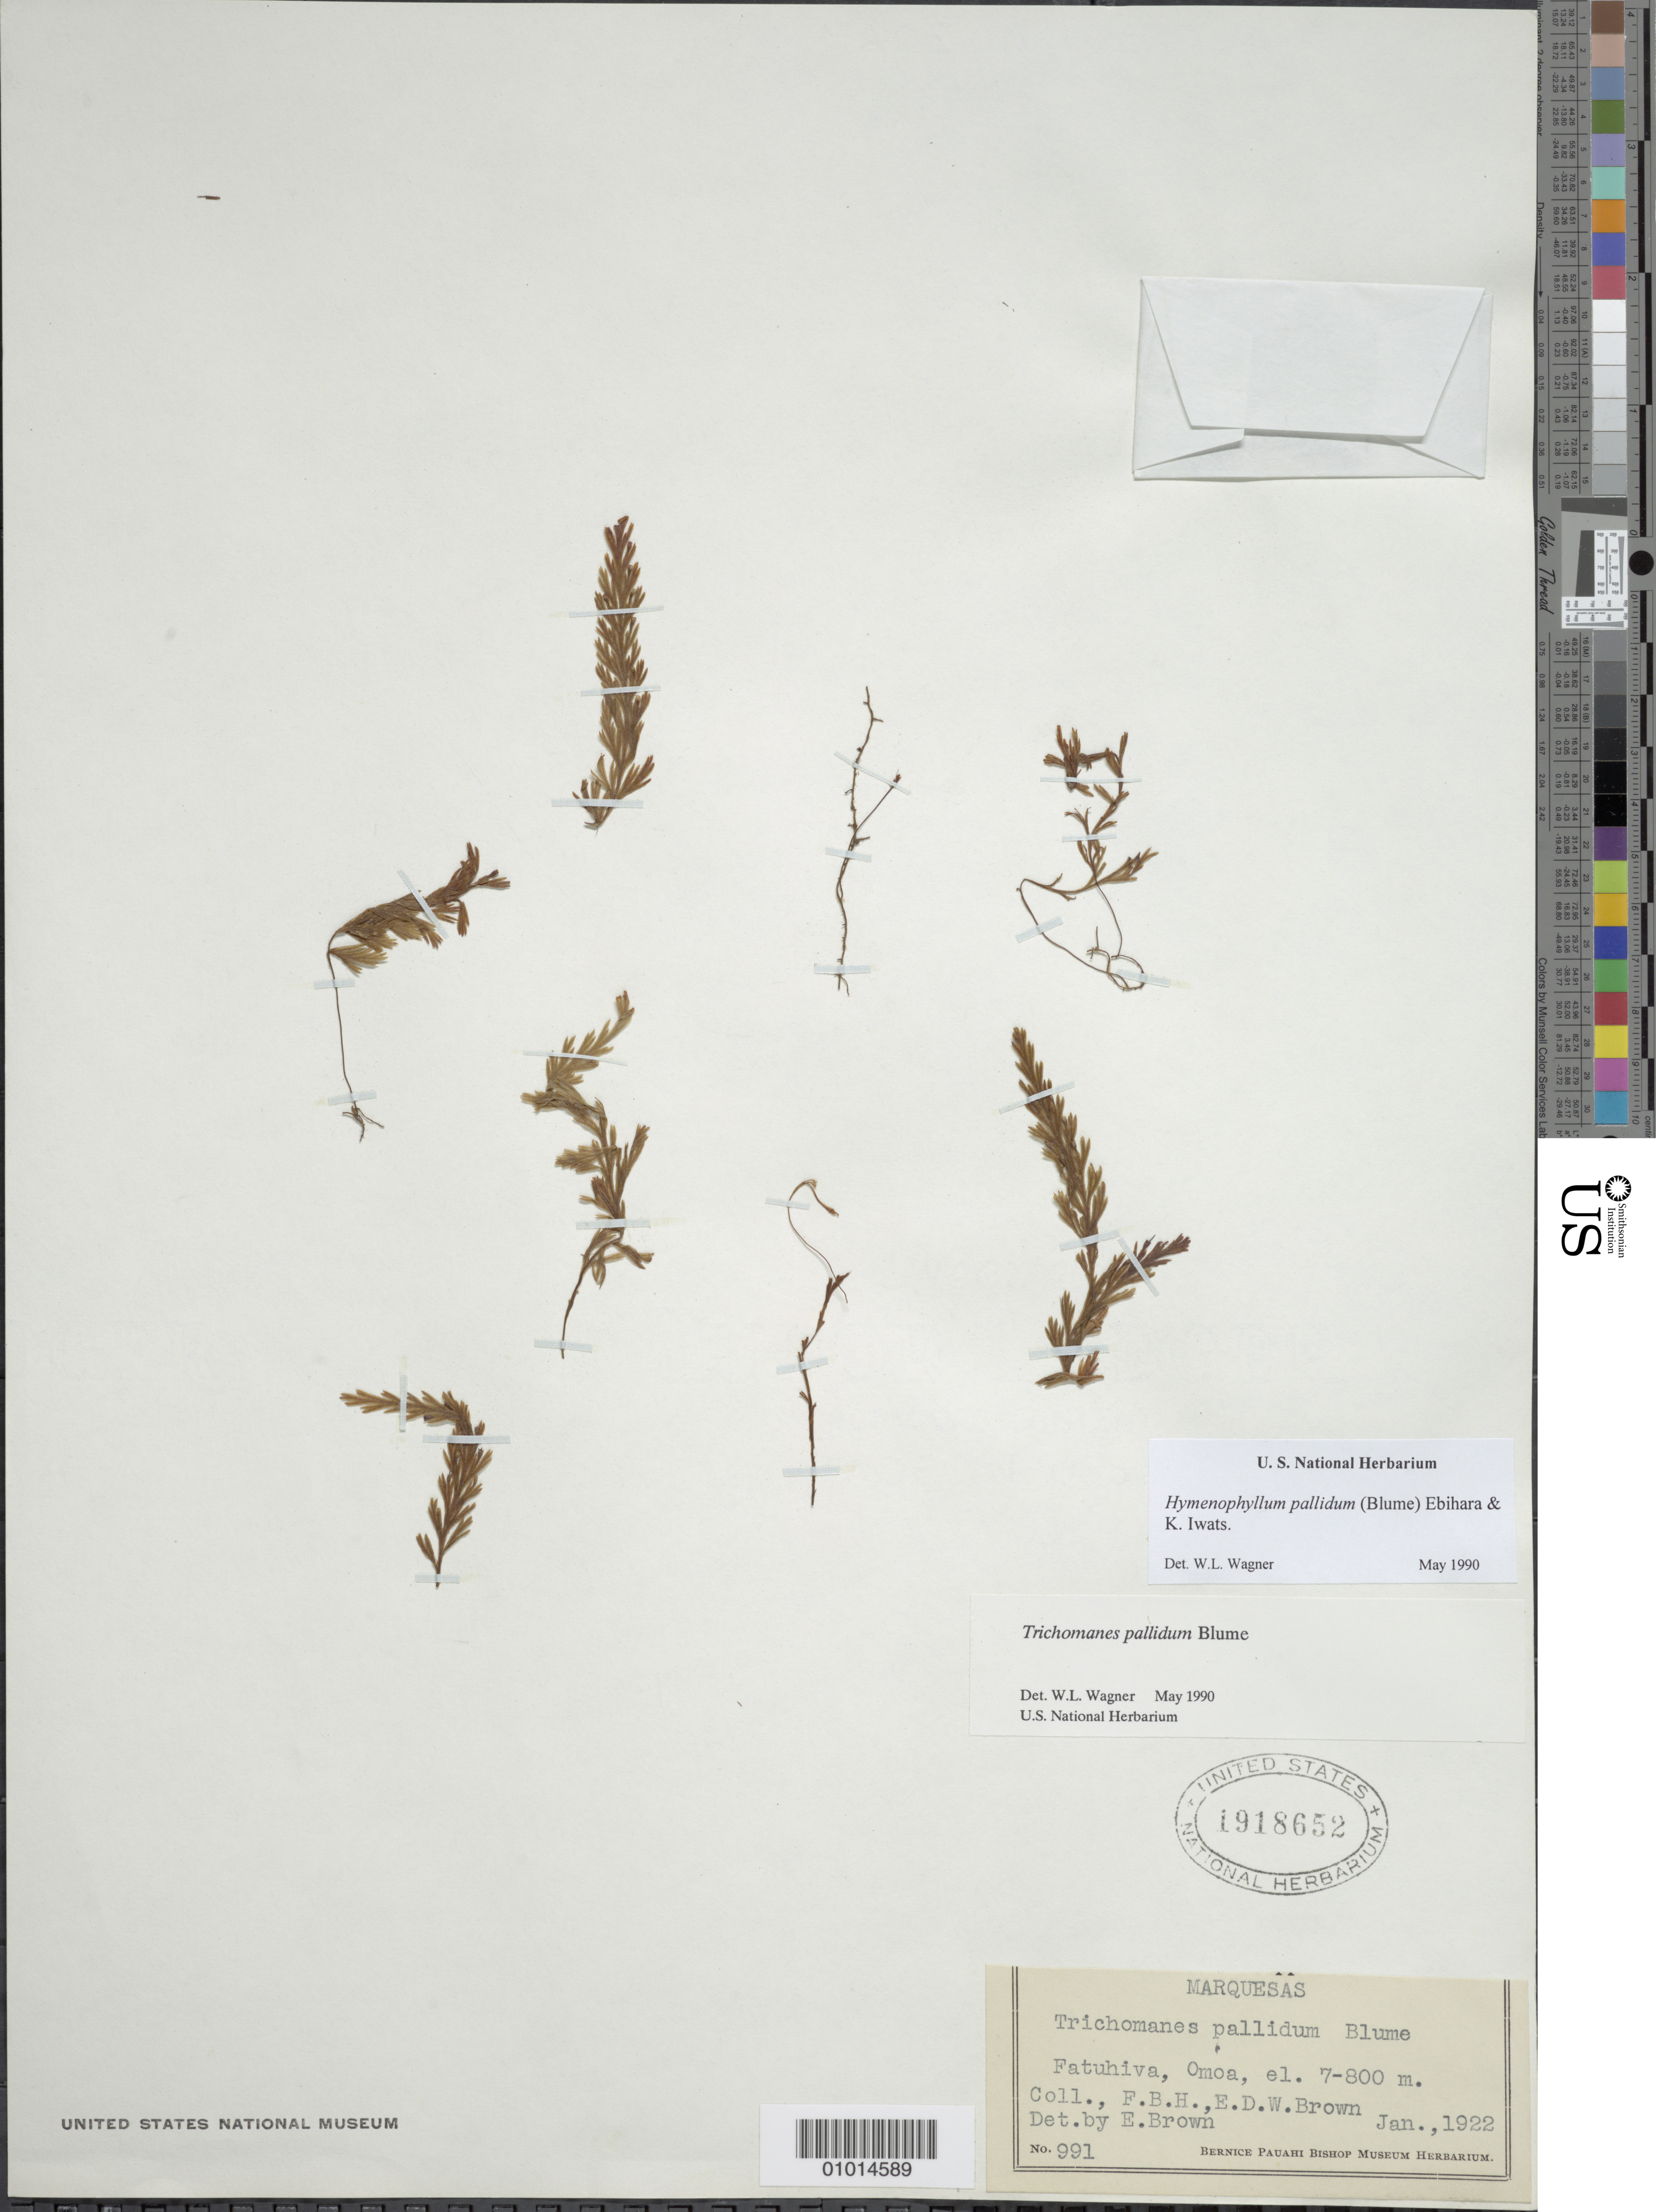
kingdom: Plantae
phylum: Tracheophyta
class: Polypodiopsida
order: Hymenophyllales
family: Hymenophyllaceae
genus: Hymenophyllum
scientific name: Hymenophyllum pallidum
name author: (Blume) Ebihara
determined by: Wagner, W. L., (BOT), Smithsonian Institution - National Museum of Natural History (UNITED STATES)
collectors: F. Brown & E. Brown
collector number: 991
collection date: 1922-01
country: French Polynesia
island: Fatu Hiva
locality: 'Omo'a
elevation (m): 7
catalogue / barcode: US 1918652